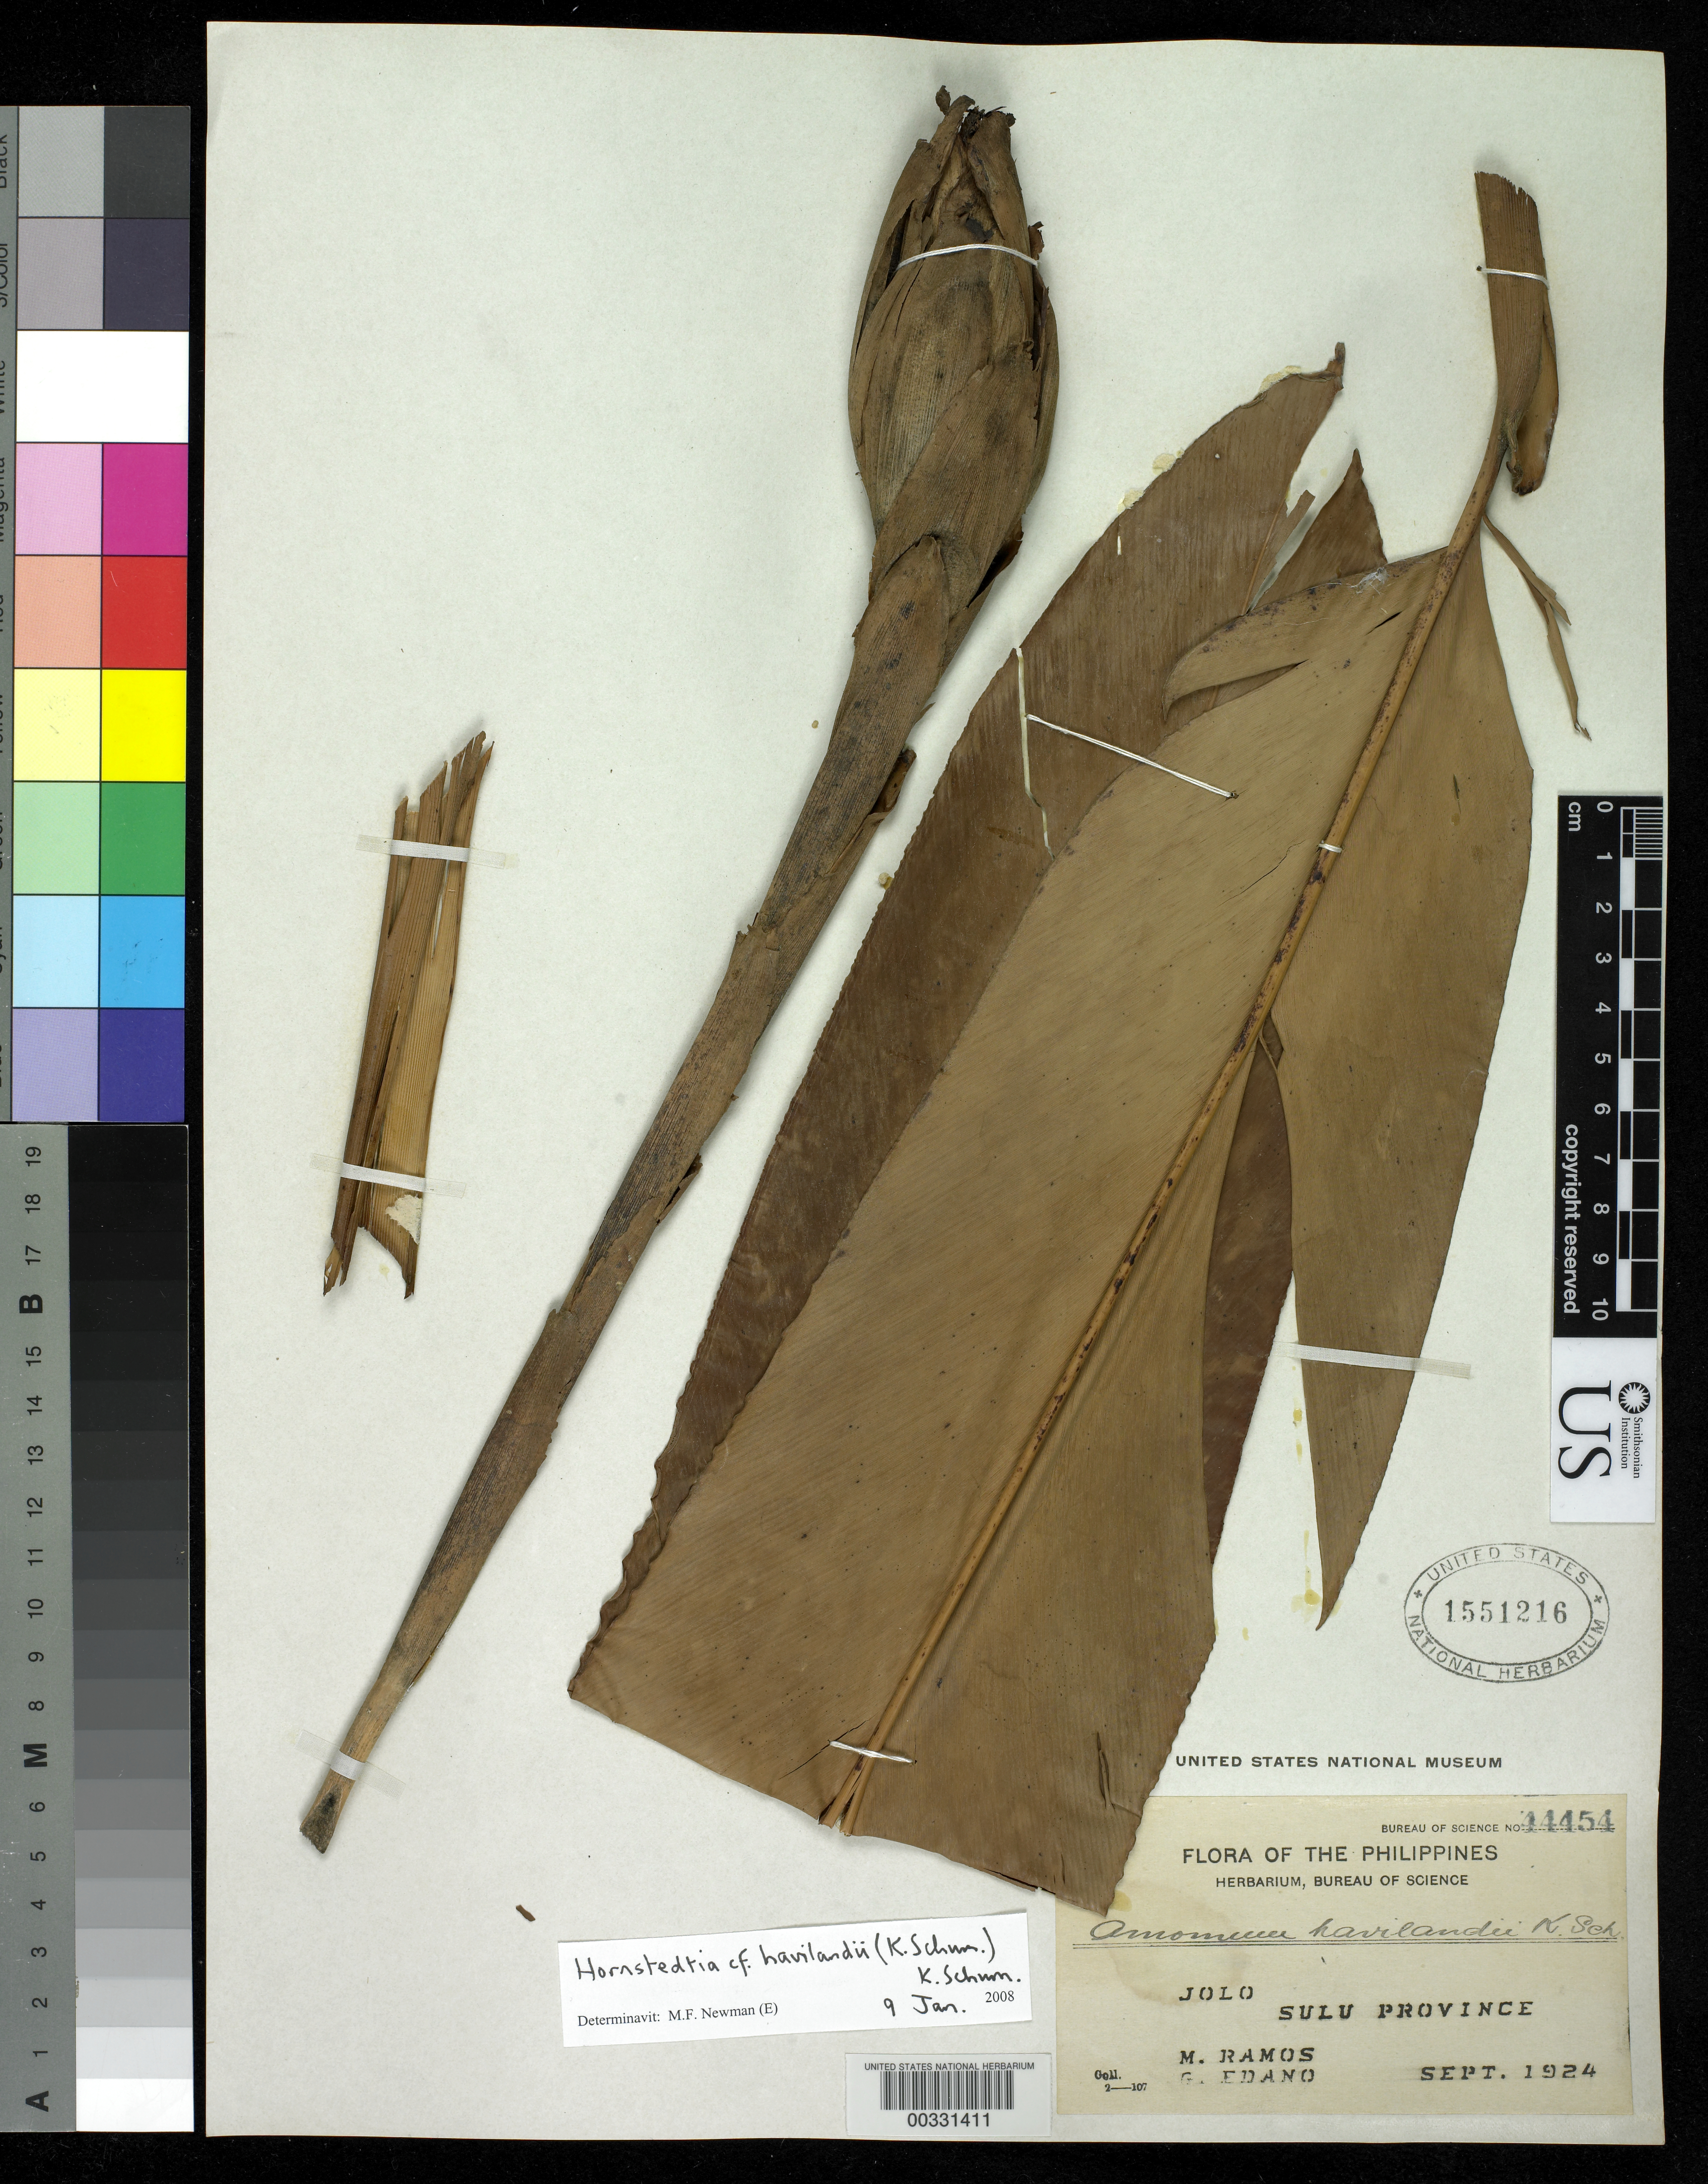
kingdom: Plantae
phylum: Tracheophyta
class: Liliopsida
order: Zingiberales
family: Zingiberaceae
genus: Hornstedtia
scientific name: Hornstedtia havilandii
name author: (K. Schum.) K. Schum.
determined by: Newman, M. F.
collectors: M. Ramos & G. E. Edaño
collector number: Bur. Sci. 44454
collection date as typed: Sep 1924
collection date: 1924-09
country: Philippines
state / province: Muslim Mindanao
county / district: Sulu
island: Jolo ?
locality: Jolo, sulu prov [Sulu Archipelago]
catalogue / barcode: US 1551216